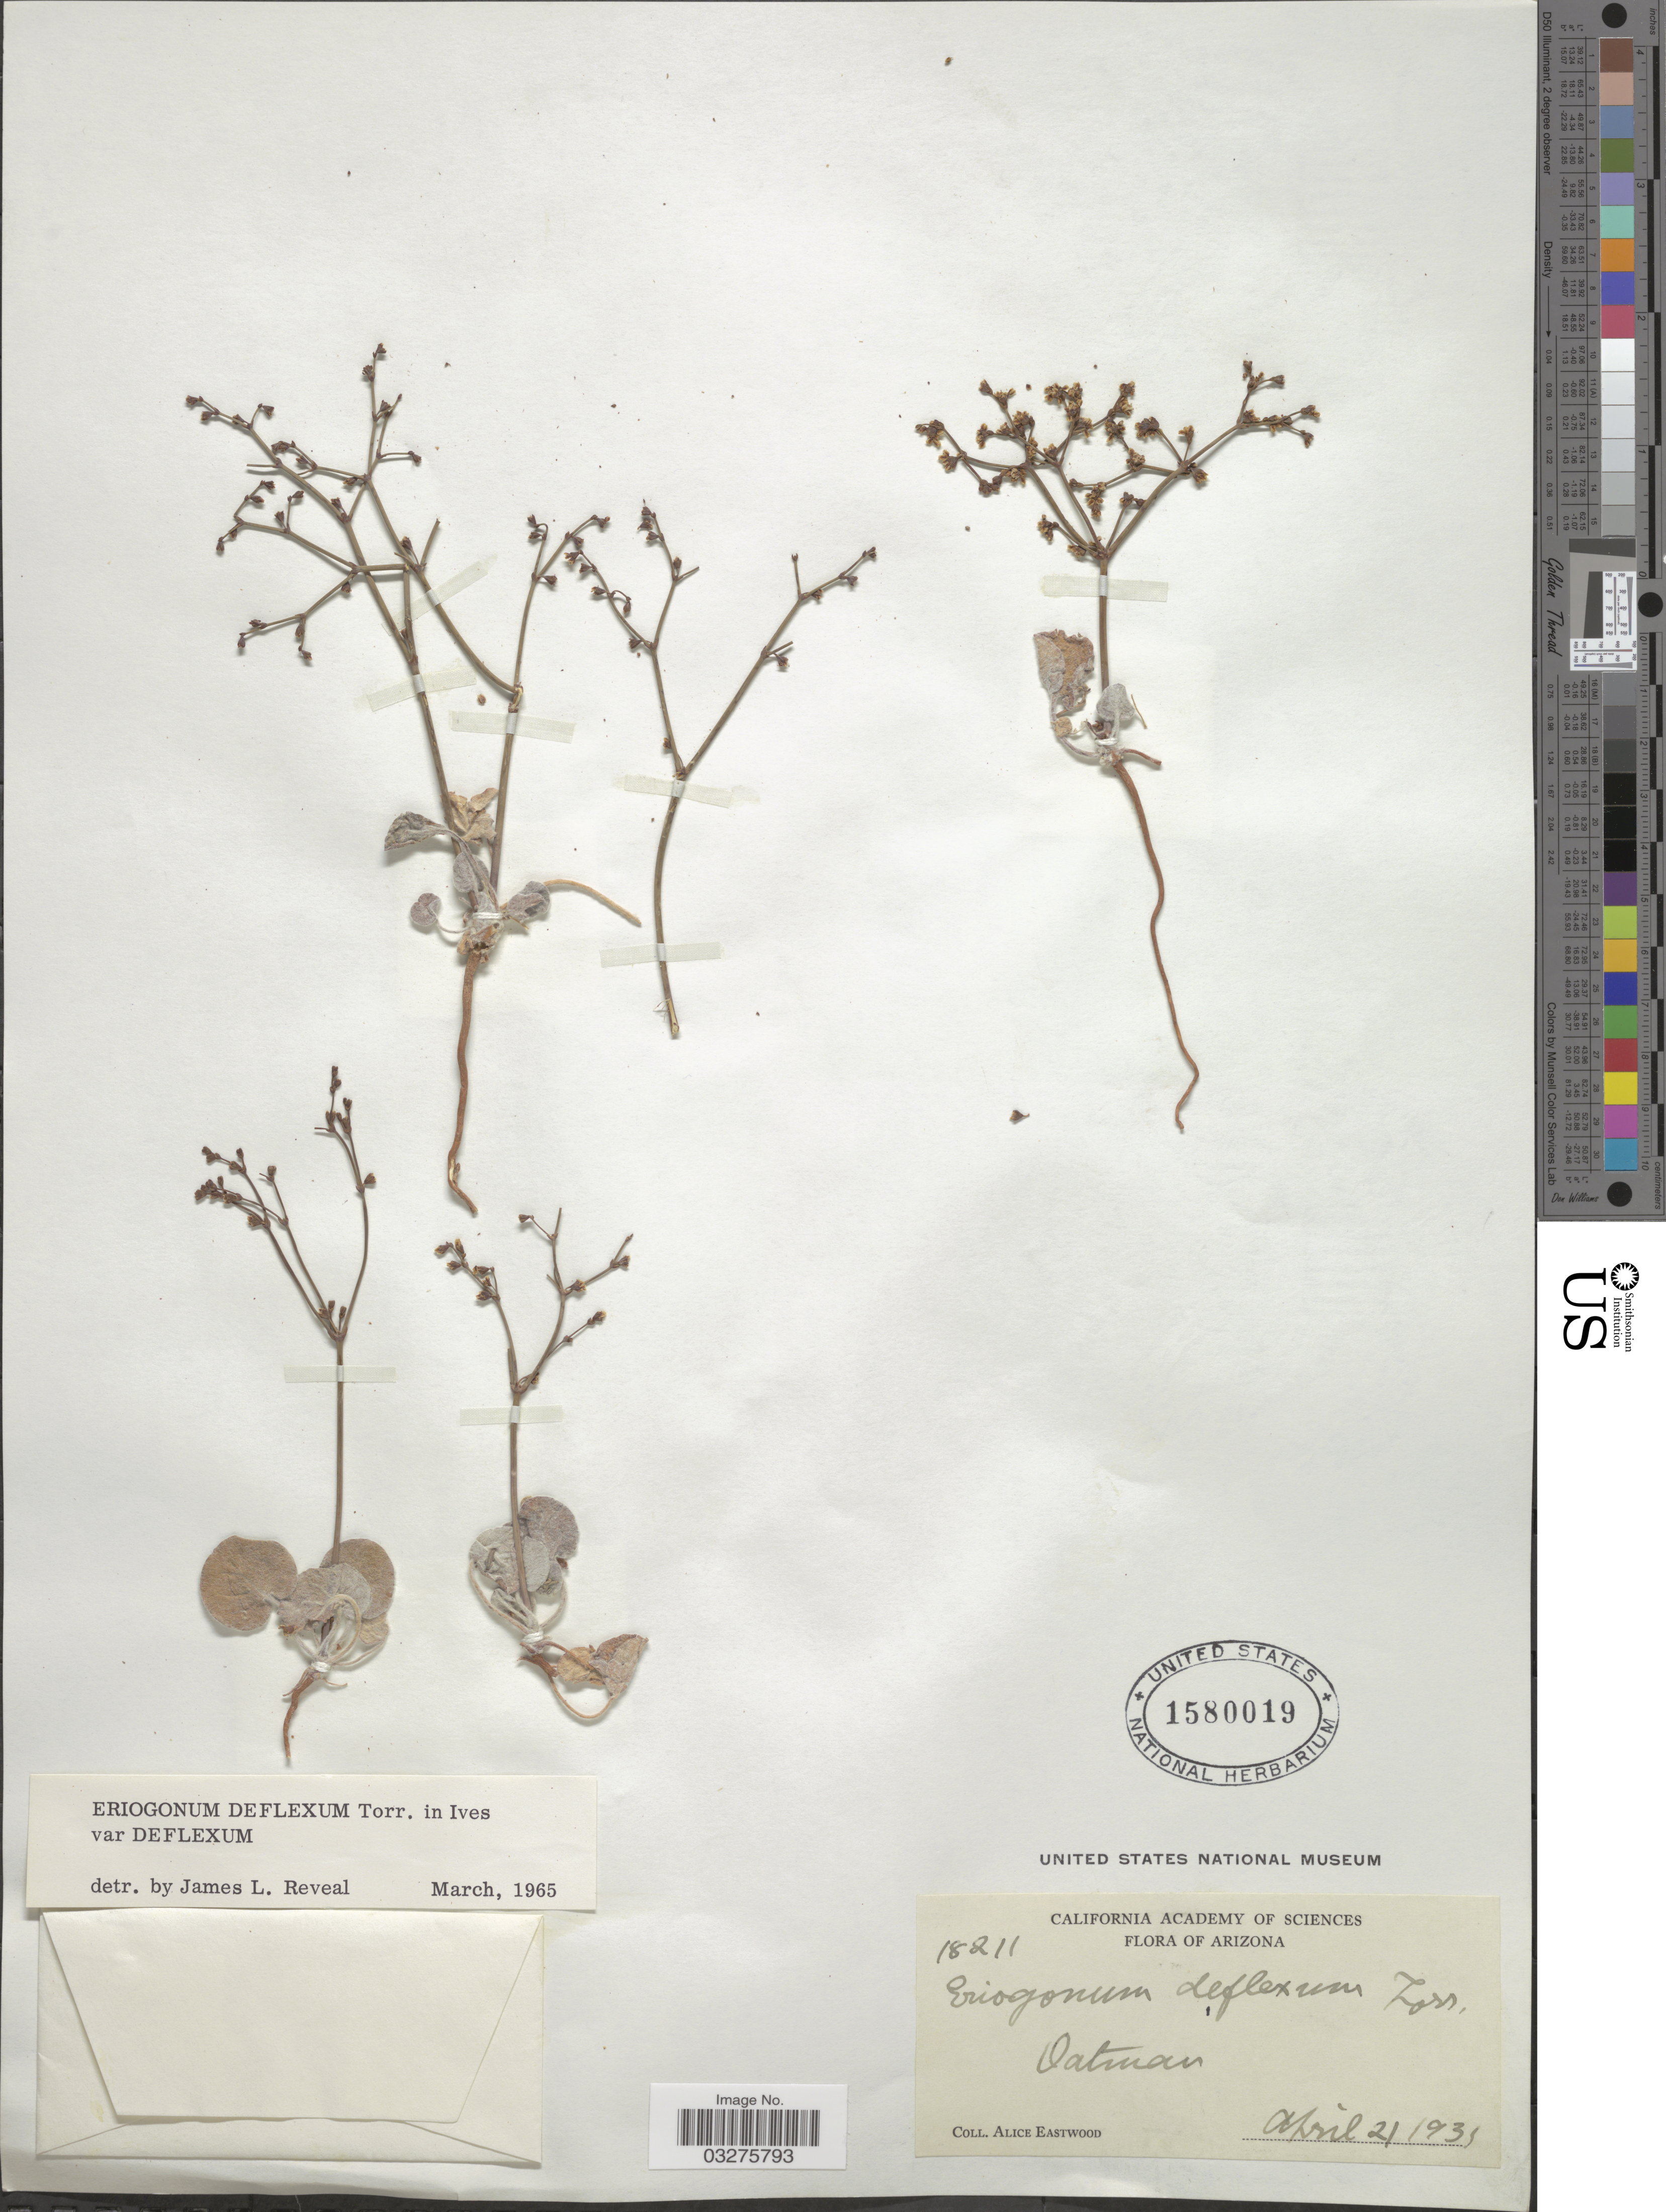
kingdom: Plantae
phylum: Tracheophyta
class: Magnoliopsida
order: Caryophyllales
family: Polygonaceae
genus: Eriogonum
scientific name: Eriogonum deflexum var. deflexum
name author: Torr. in Ives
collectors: A. Eastwood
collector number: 18211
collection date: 1931-04-21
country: United States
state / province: Arizona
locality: Oatman.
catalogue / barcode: US 1580019